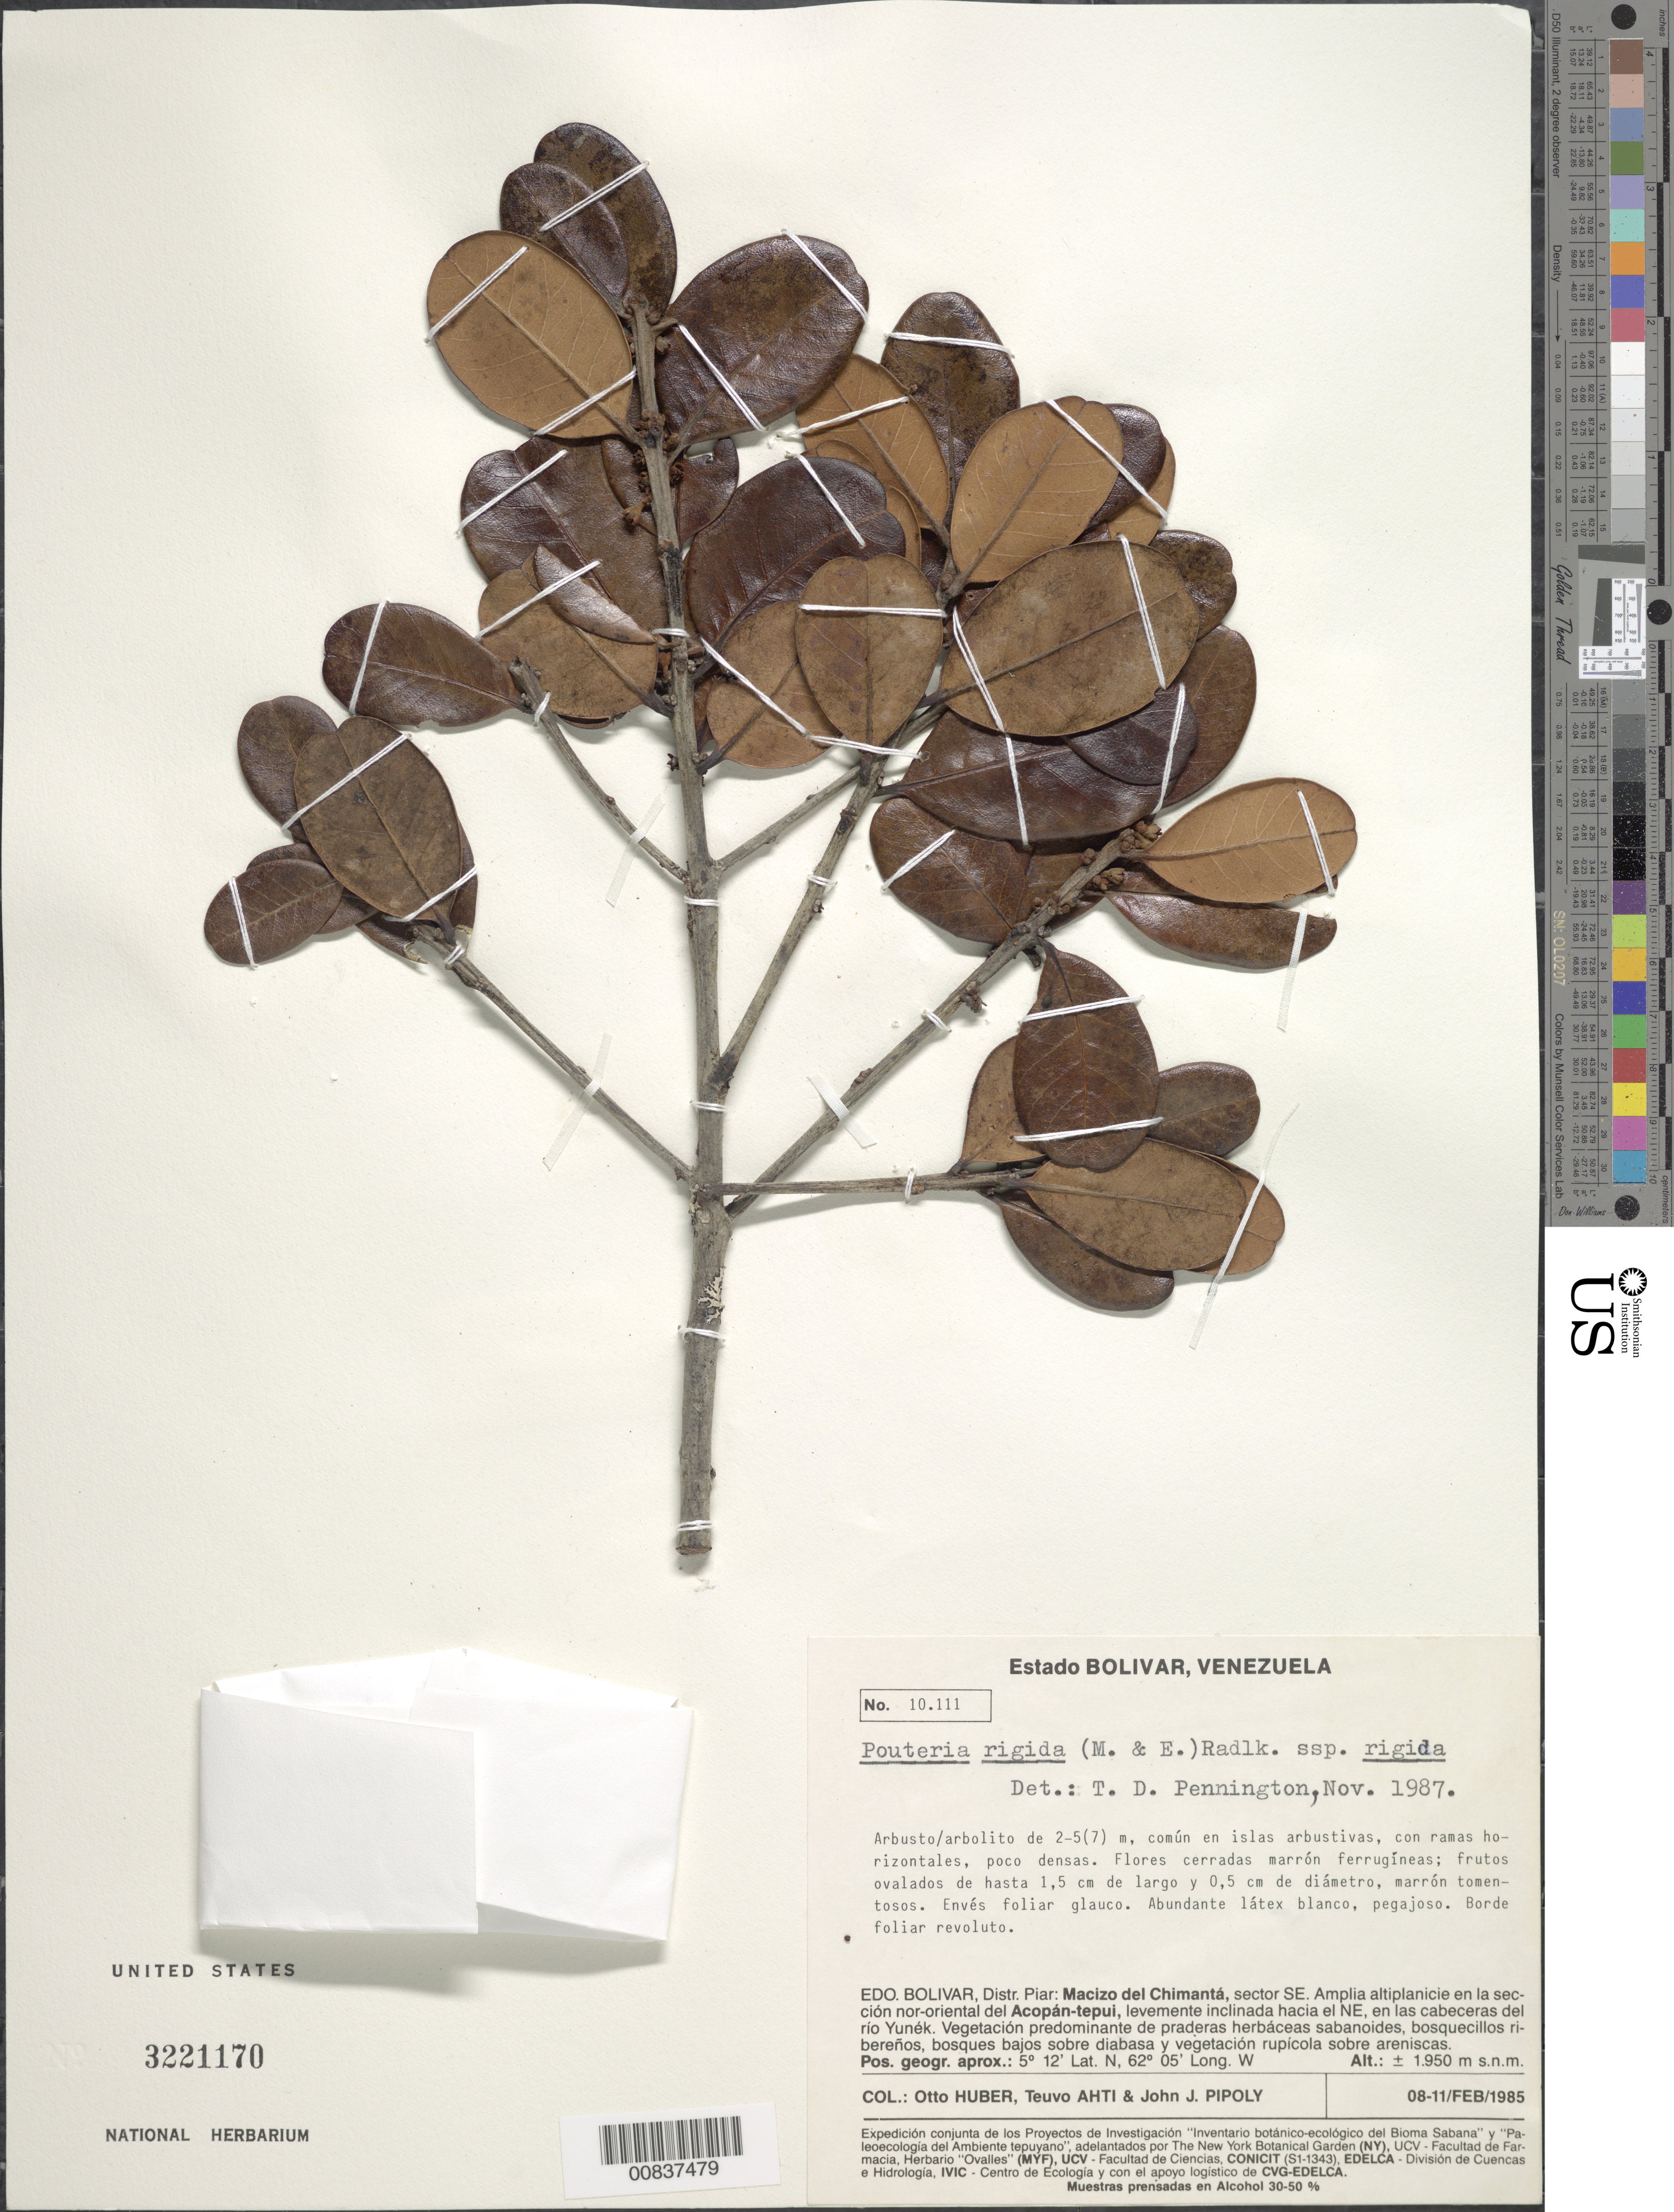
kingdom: Plantae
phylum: Tracheophyta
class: Magnoliopsida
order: Ericales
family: Sapotaceae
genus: Pouteria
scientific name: Pouteria rigida subsp. rigida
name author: (Mart. & Eichler) Radlk.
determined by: Pennington, T. D., (K)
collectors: O. Huber, T. T. Ahti & J. J. Pipoly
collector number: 10111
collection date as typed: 8-Feb-85 to 11-Feb-85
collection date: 1985-02-08/1985-02-11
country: Venezuela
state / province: Bolívar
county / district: Piar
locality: Macizo del Chimantá, sector SE, sección nor-oriental del Acopan-tepuí, en las cabeceras del Río Yunek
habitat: Amplia altiplanicie levemente inclinada hacia el NE, en las cabeceras del rio. Vegetación predominante de praderas herbaceas sabanoides…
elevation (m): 1950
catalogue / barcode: US 3221170